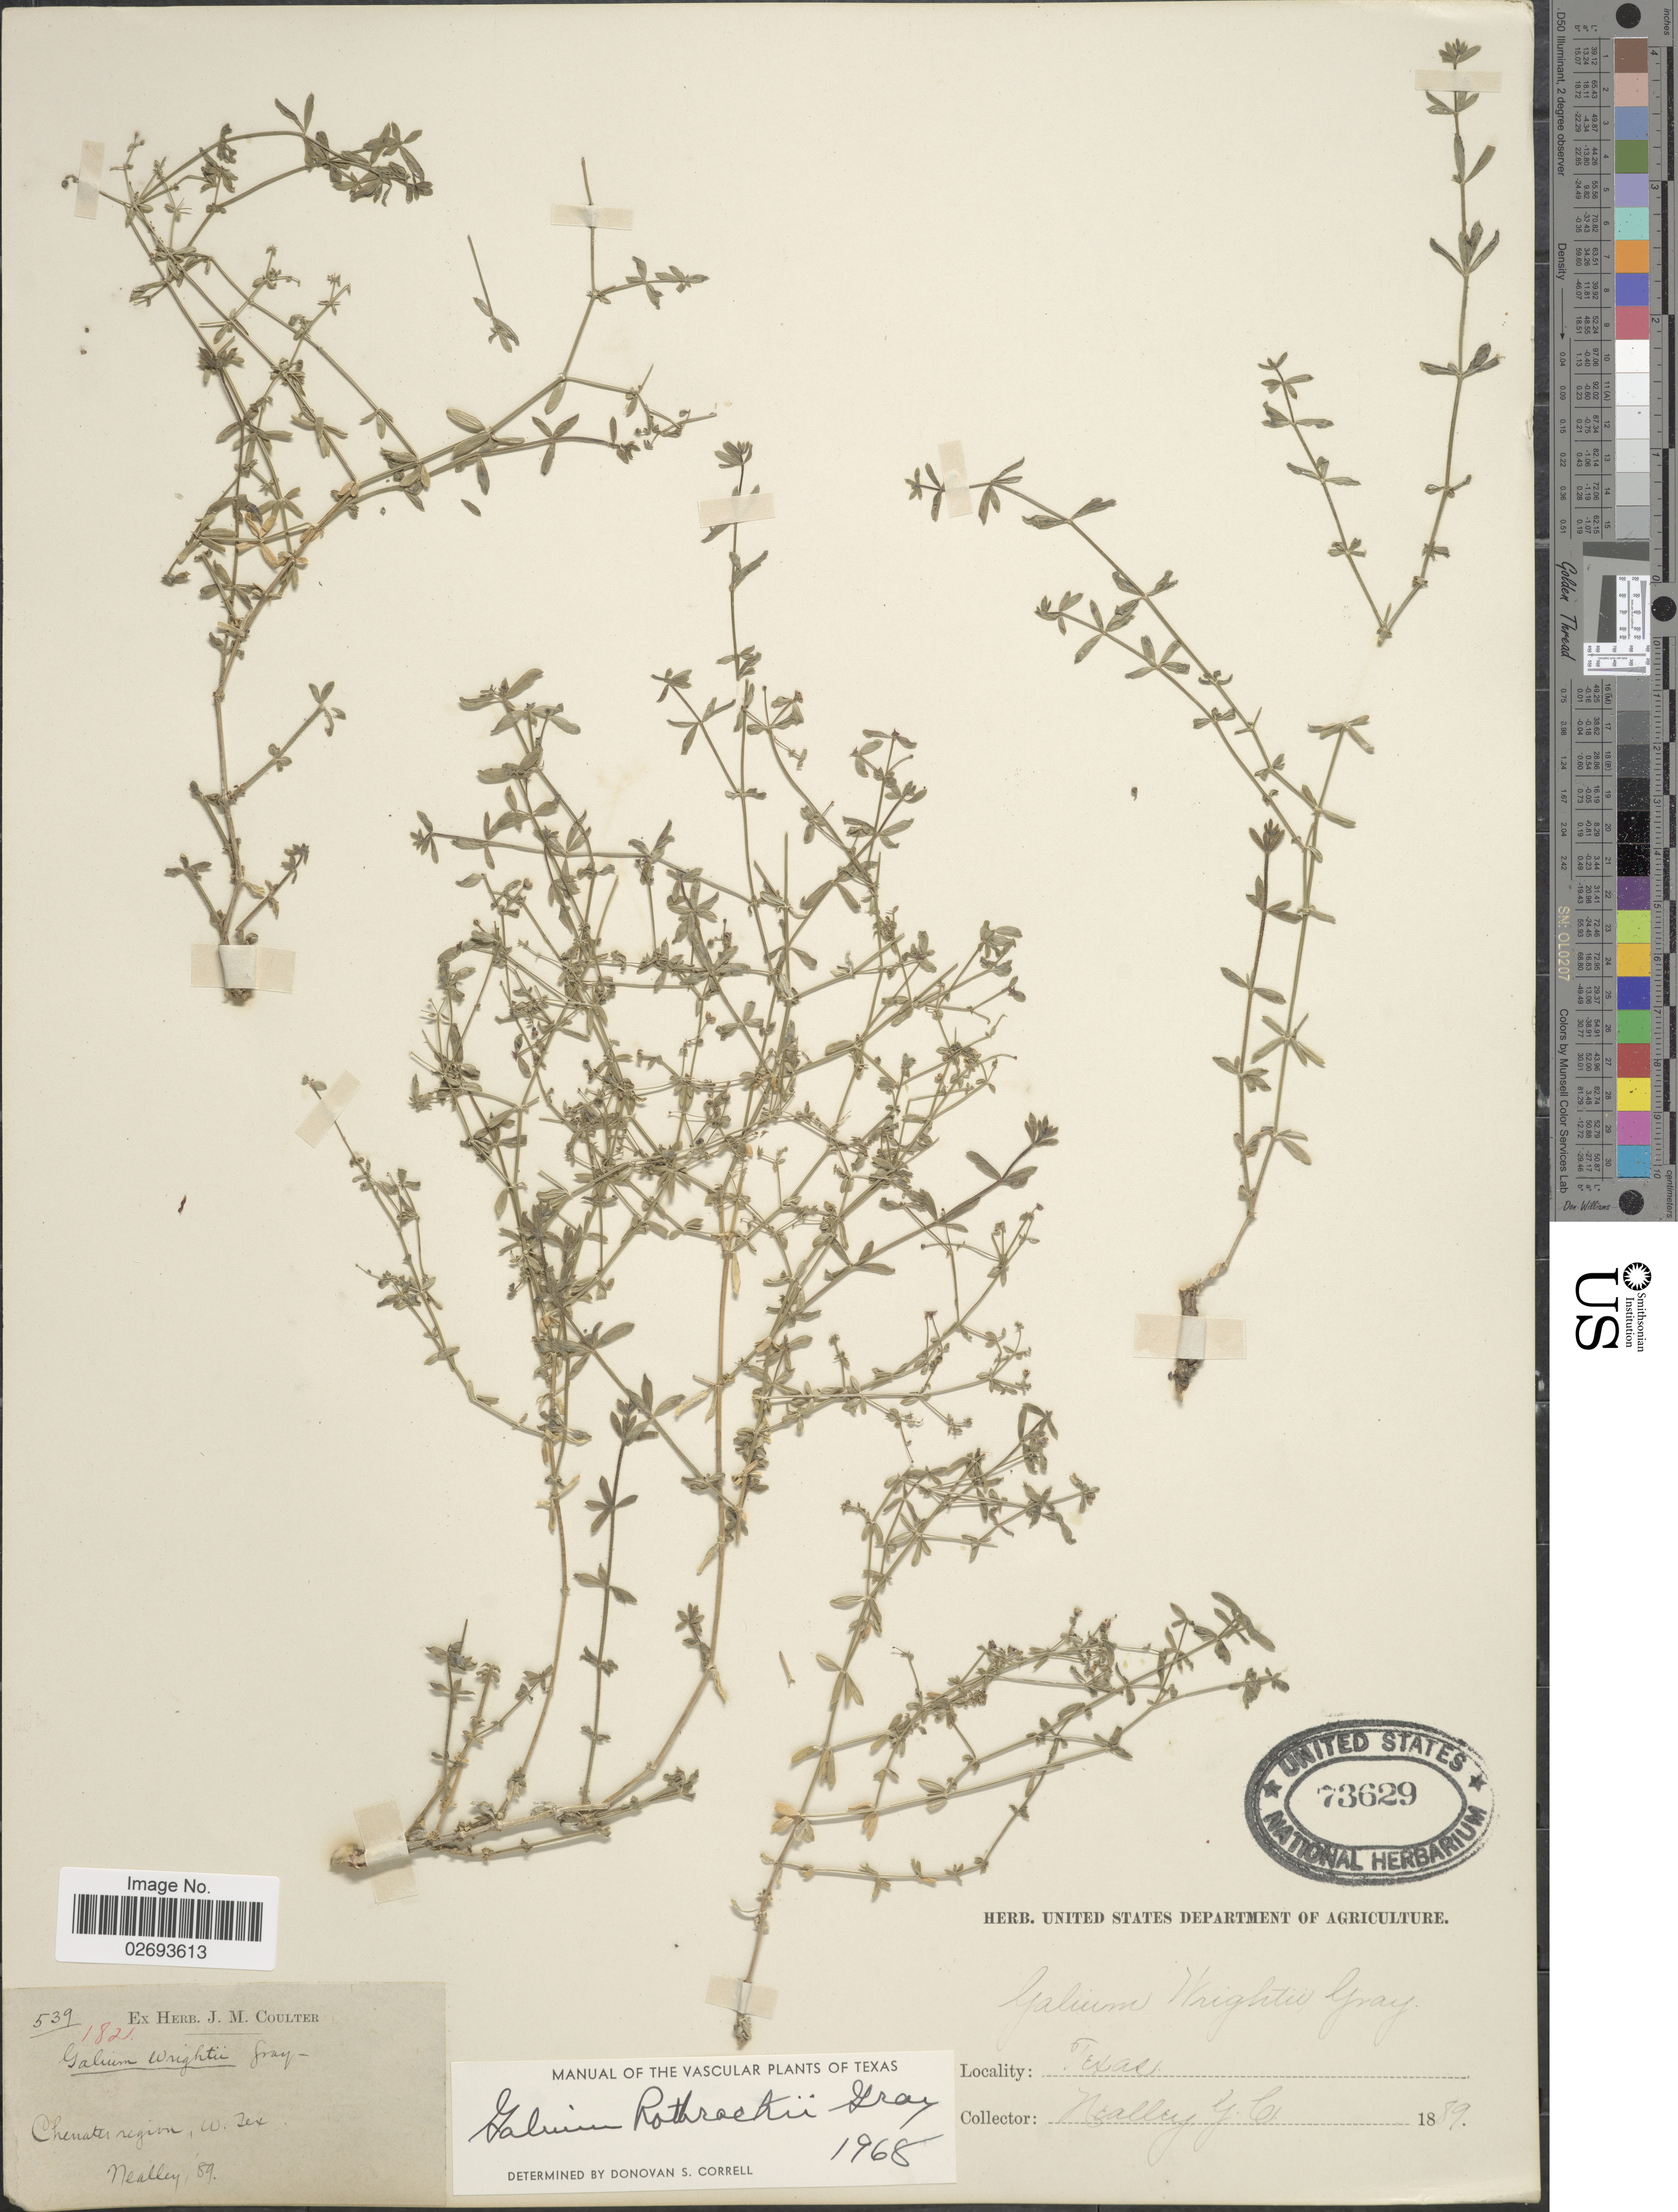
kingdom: Plantae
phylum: Tracheophyta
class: Magnoliopsida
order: Gentianales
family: Rubiaceae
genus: Galium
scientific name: Galium rothrockii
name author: A. Gray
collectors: G. Neally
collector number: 539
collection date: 1889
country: United States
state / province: Texas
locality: Chenates region, W. Tex.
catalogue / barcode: US 73629